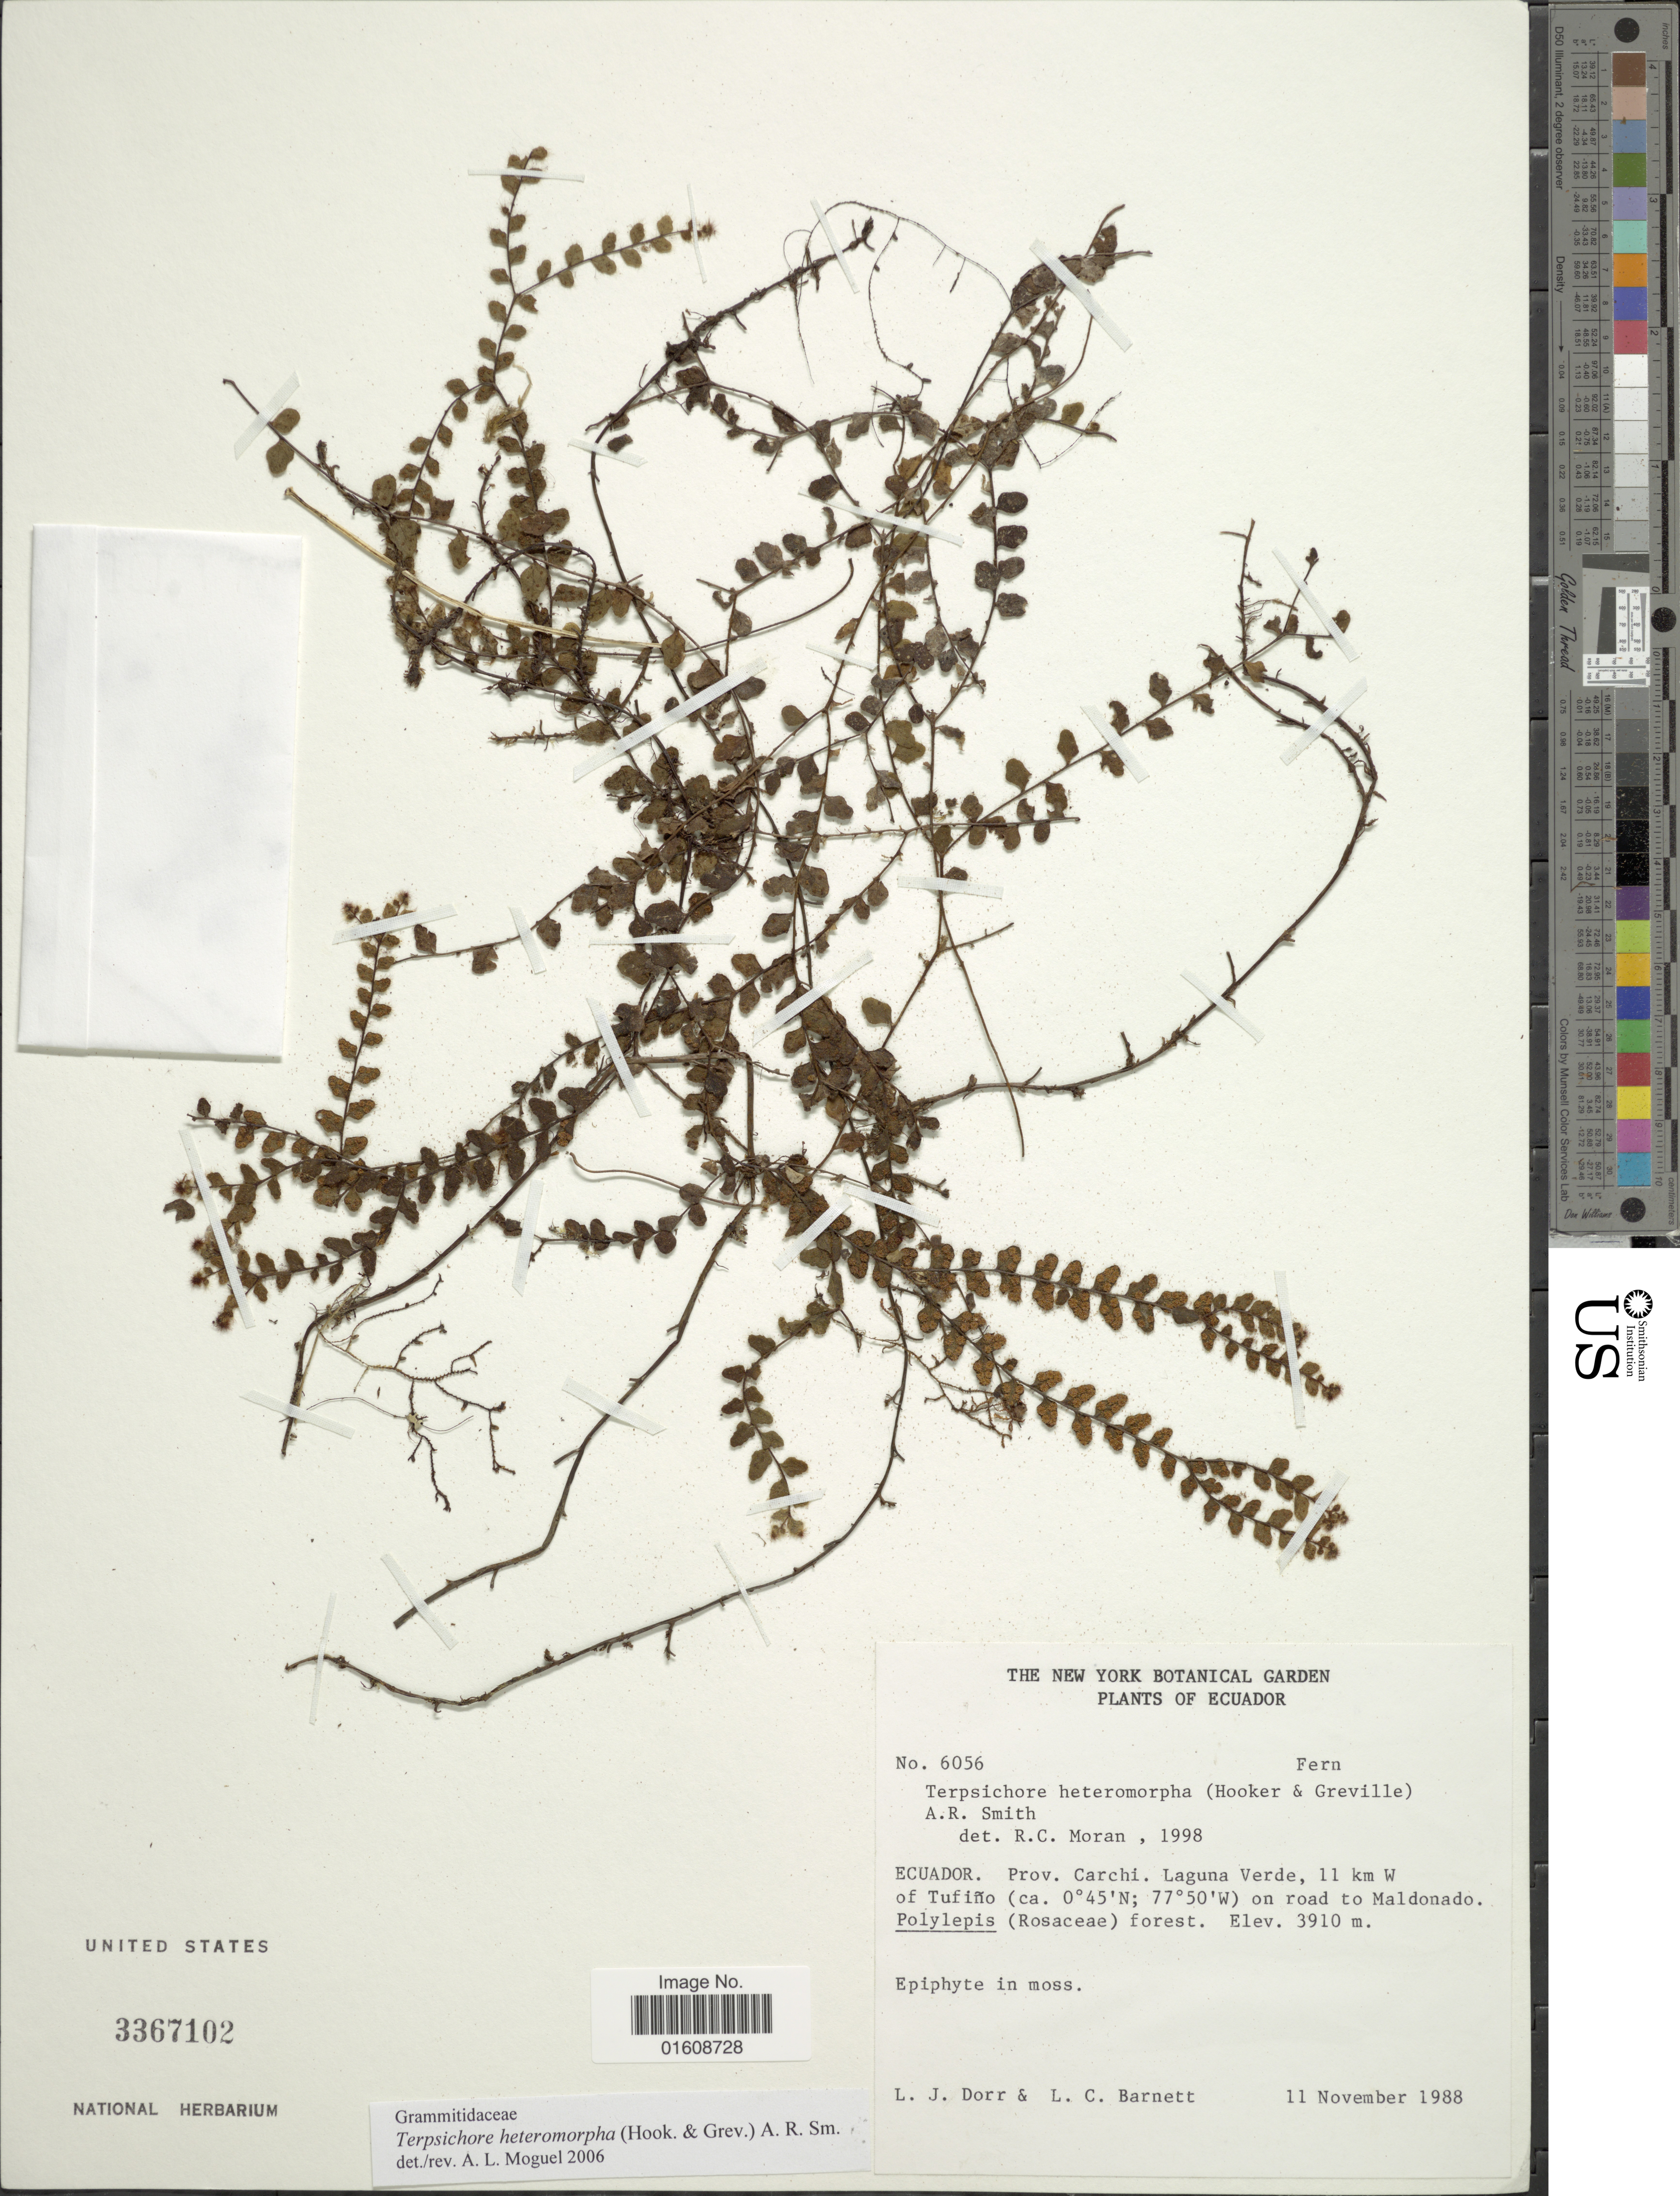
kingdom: Plantae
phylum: Tracheophyta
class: Polypodiopsida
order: Polypodiales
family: Polypodiaceae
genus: Alansmia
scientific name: Alansmia heteromorpha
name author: (Hook. & Grev.) Moguel & M. Kessler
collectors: L. J. Dorr & L. C. Barnett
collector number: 6056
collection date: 1988-11-11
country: Ecuador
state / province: Carchi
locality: Laguna Verde, 11 km W of Tufiño on road to Maldonado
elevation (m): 3910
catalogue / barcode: US 3367102